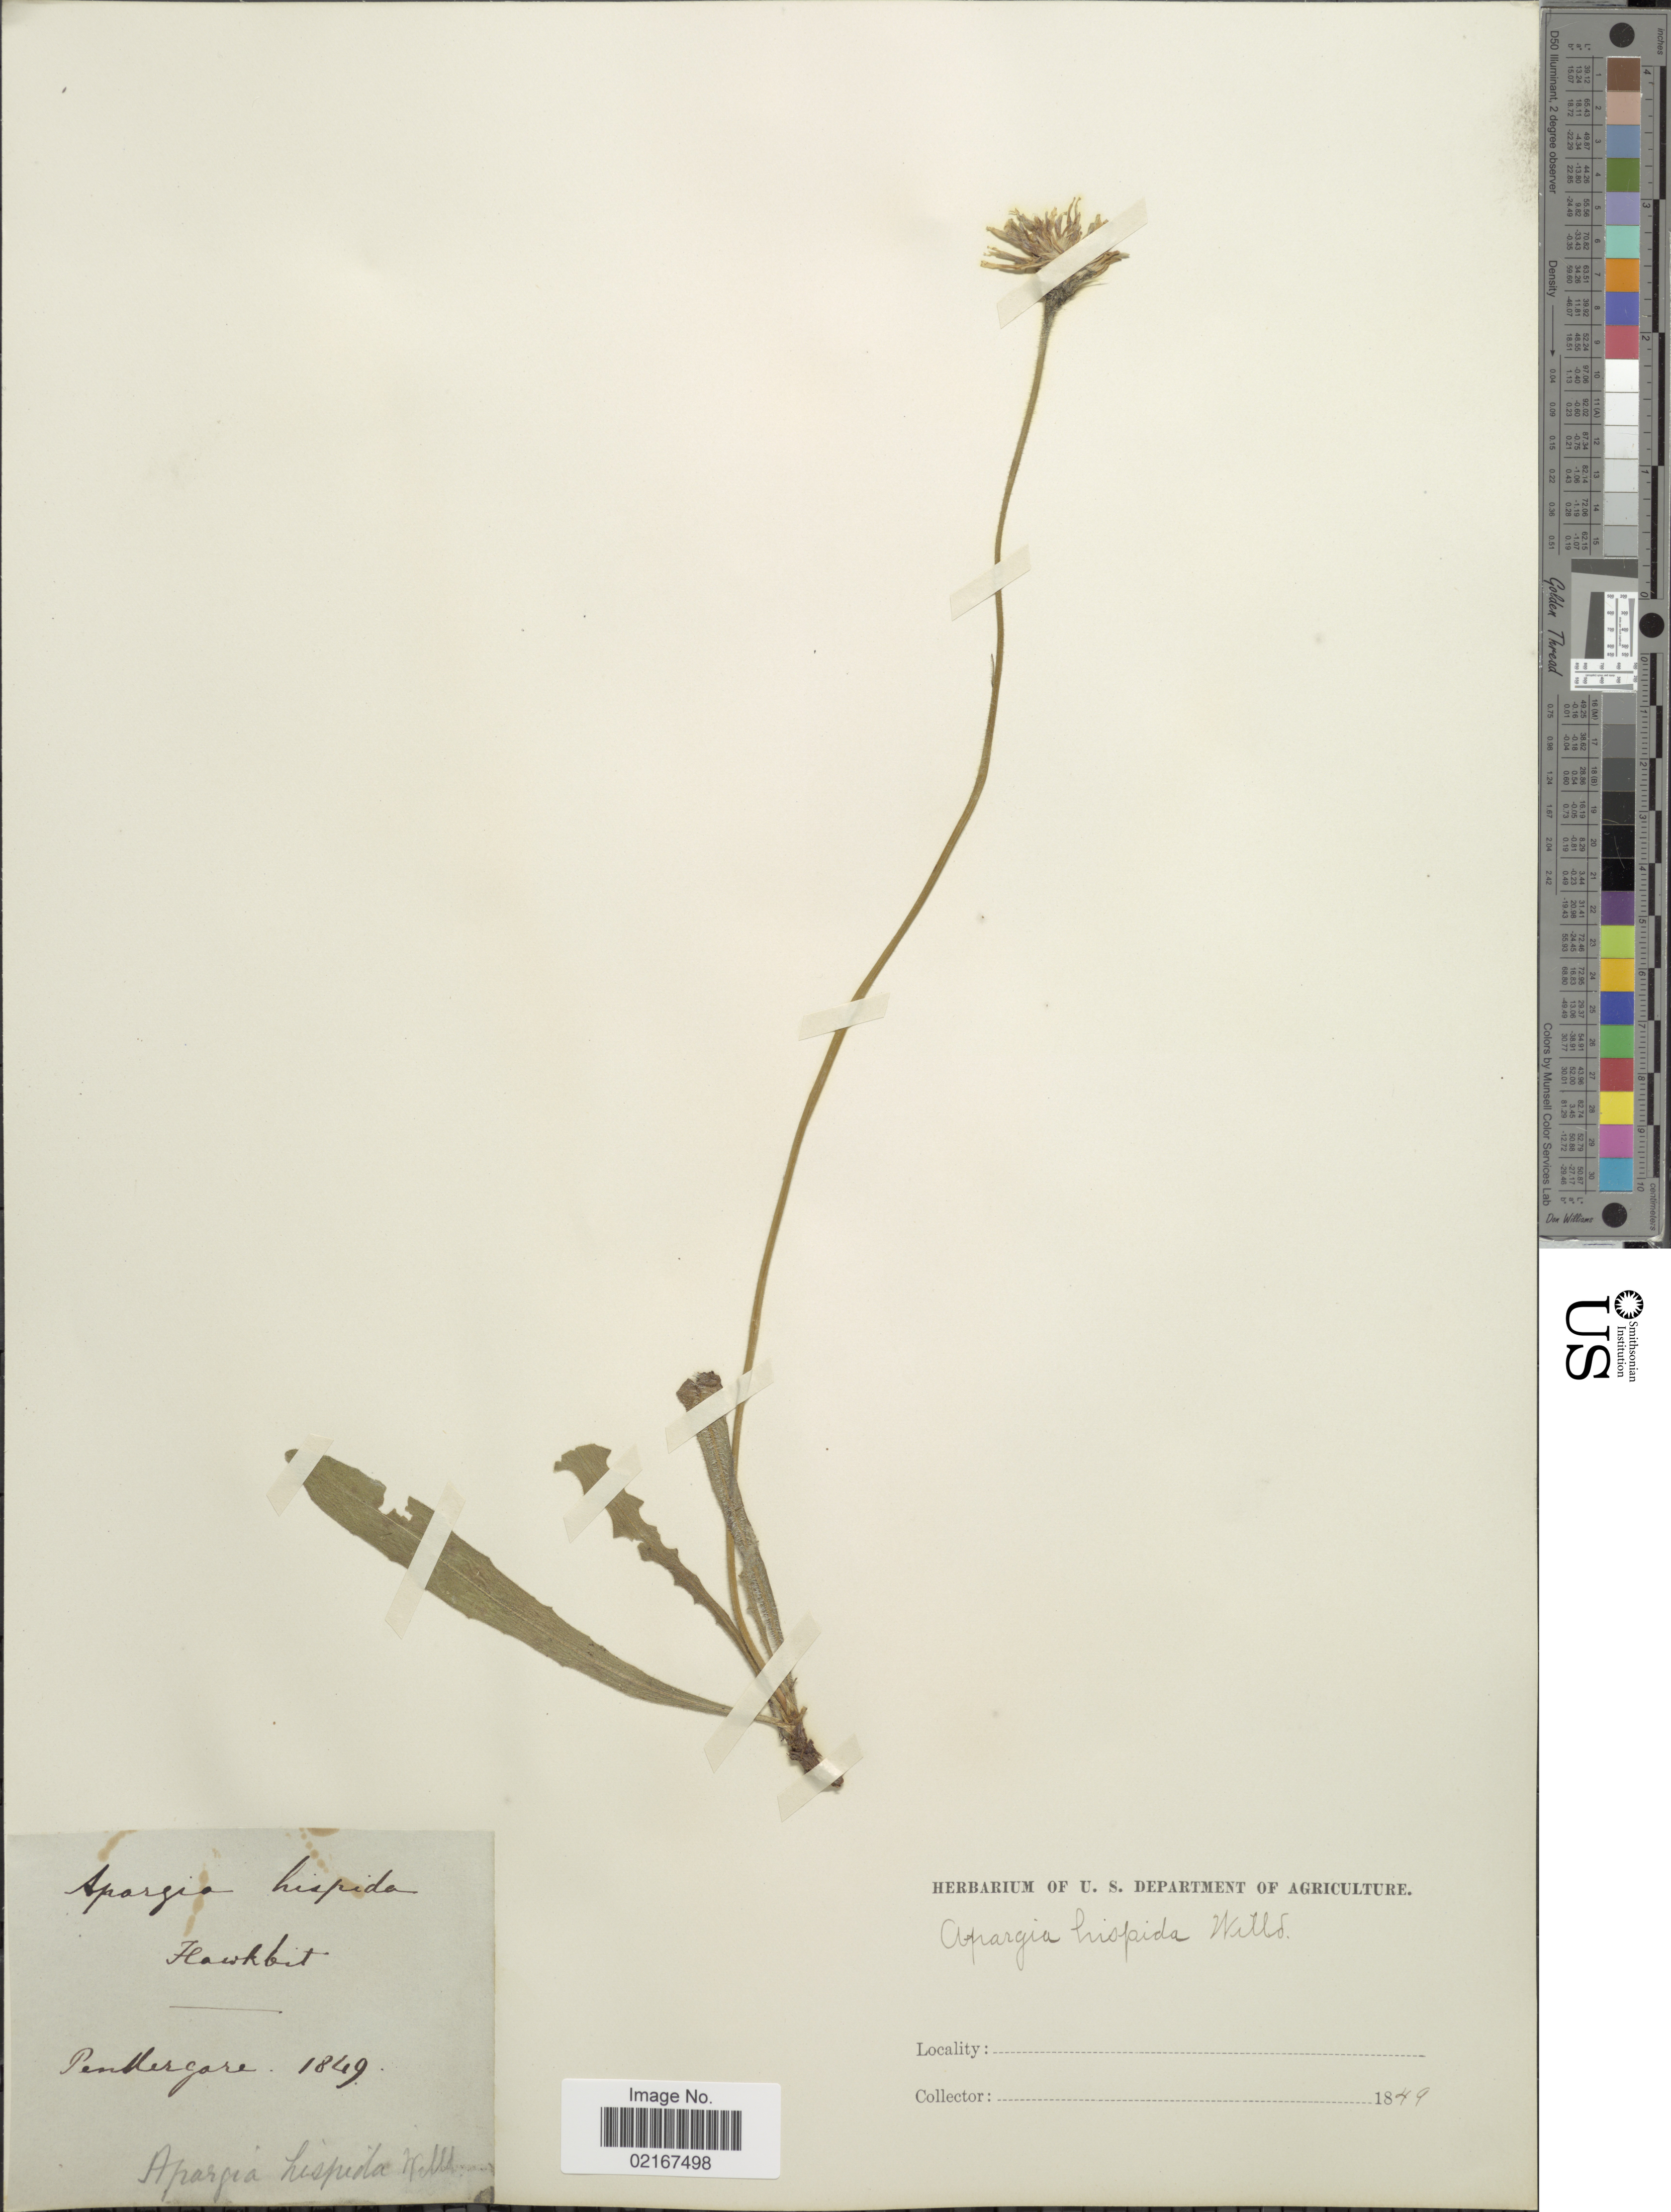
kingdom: Plantae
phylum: Tracheophyta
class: Magnoliopsida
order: Asterales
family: Asteraceae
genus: Leontodon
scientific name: Leontodon hispidus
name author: L.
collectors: Pendlergare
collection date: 1849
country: United Kingdom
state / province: Wales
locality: Hawkbit